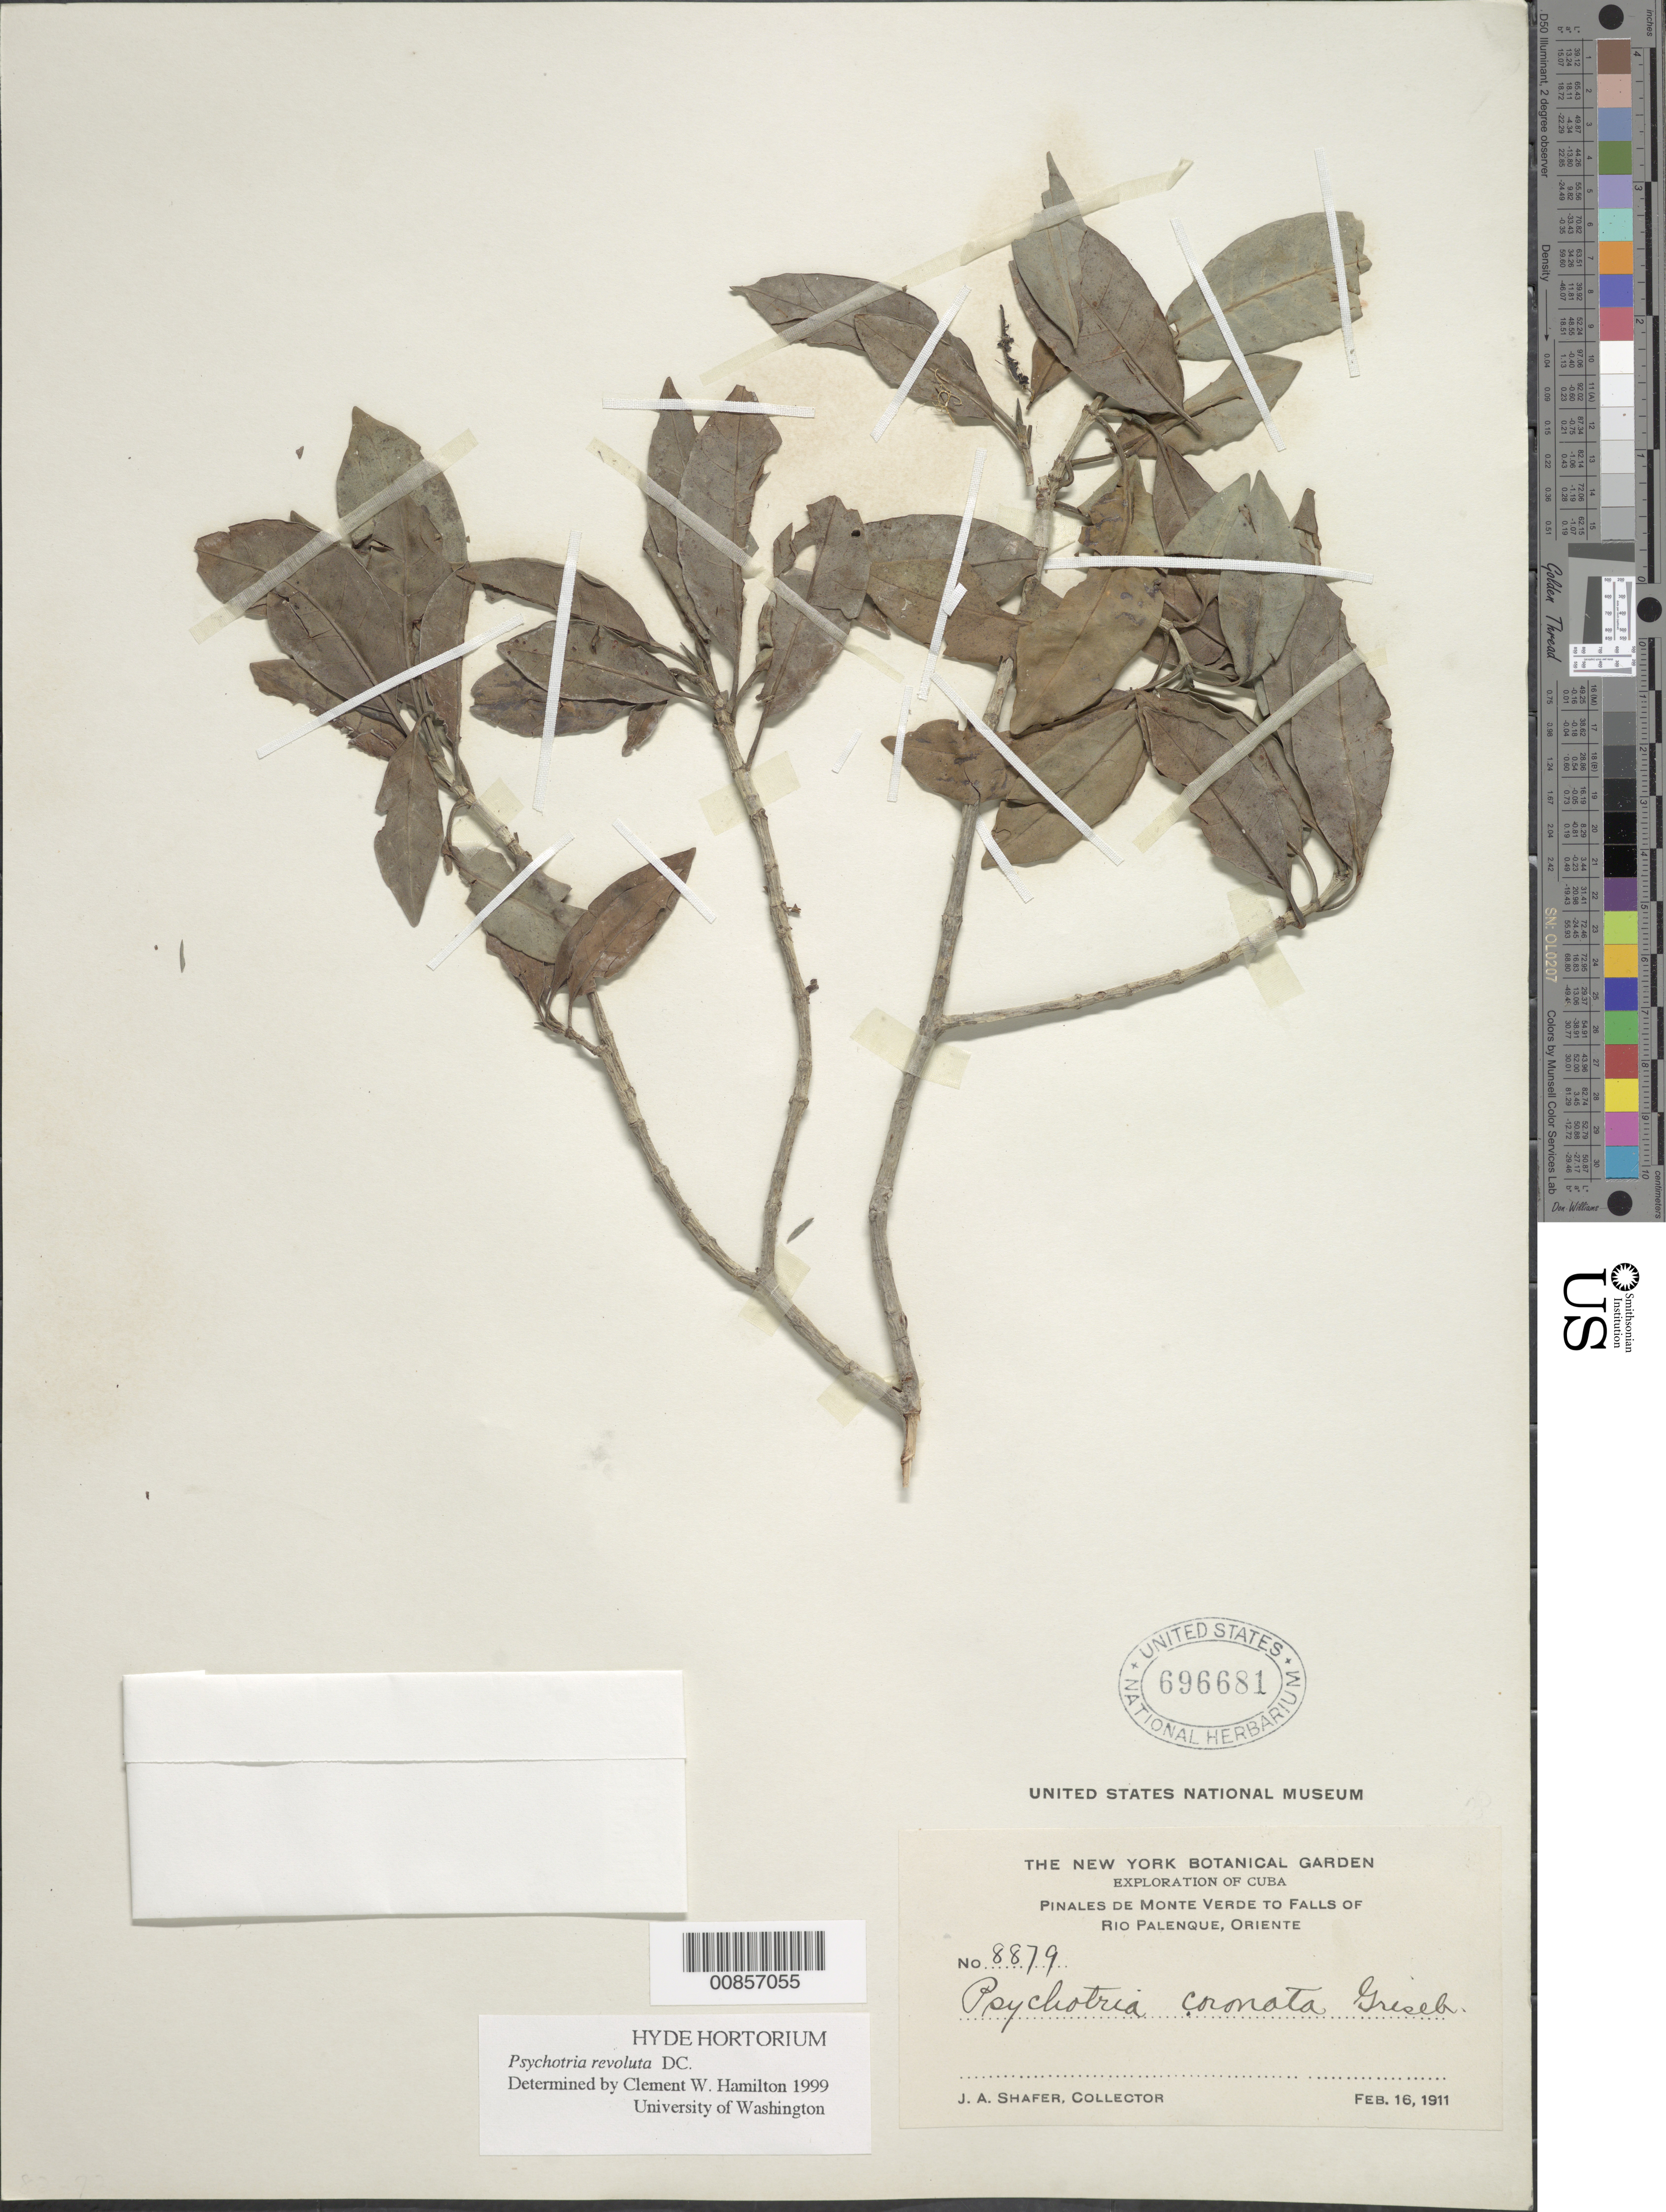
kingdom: Plantae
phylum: Tracheophyta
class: Magnoliopsida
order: Gentianales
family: Rubiaceae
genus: Psychotria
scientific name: Psychotria revoluta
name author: DC.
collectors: J. A. Shafer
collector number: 8879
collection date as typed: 16 Feb 1911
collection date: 1911-02-16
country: Cuba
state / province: Oriente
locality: Pinales de Monte Verde to Falls of Rio Palenque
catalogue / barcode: US 696681